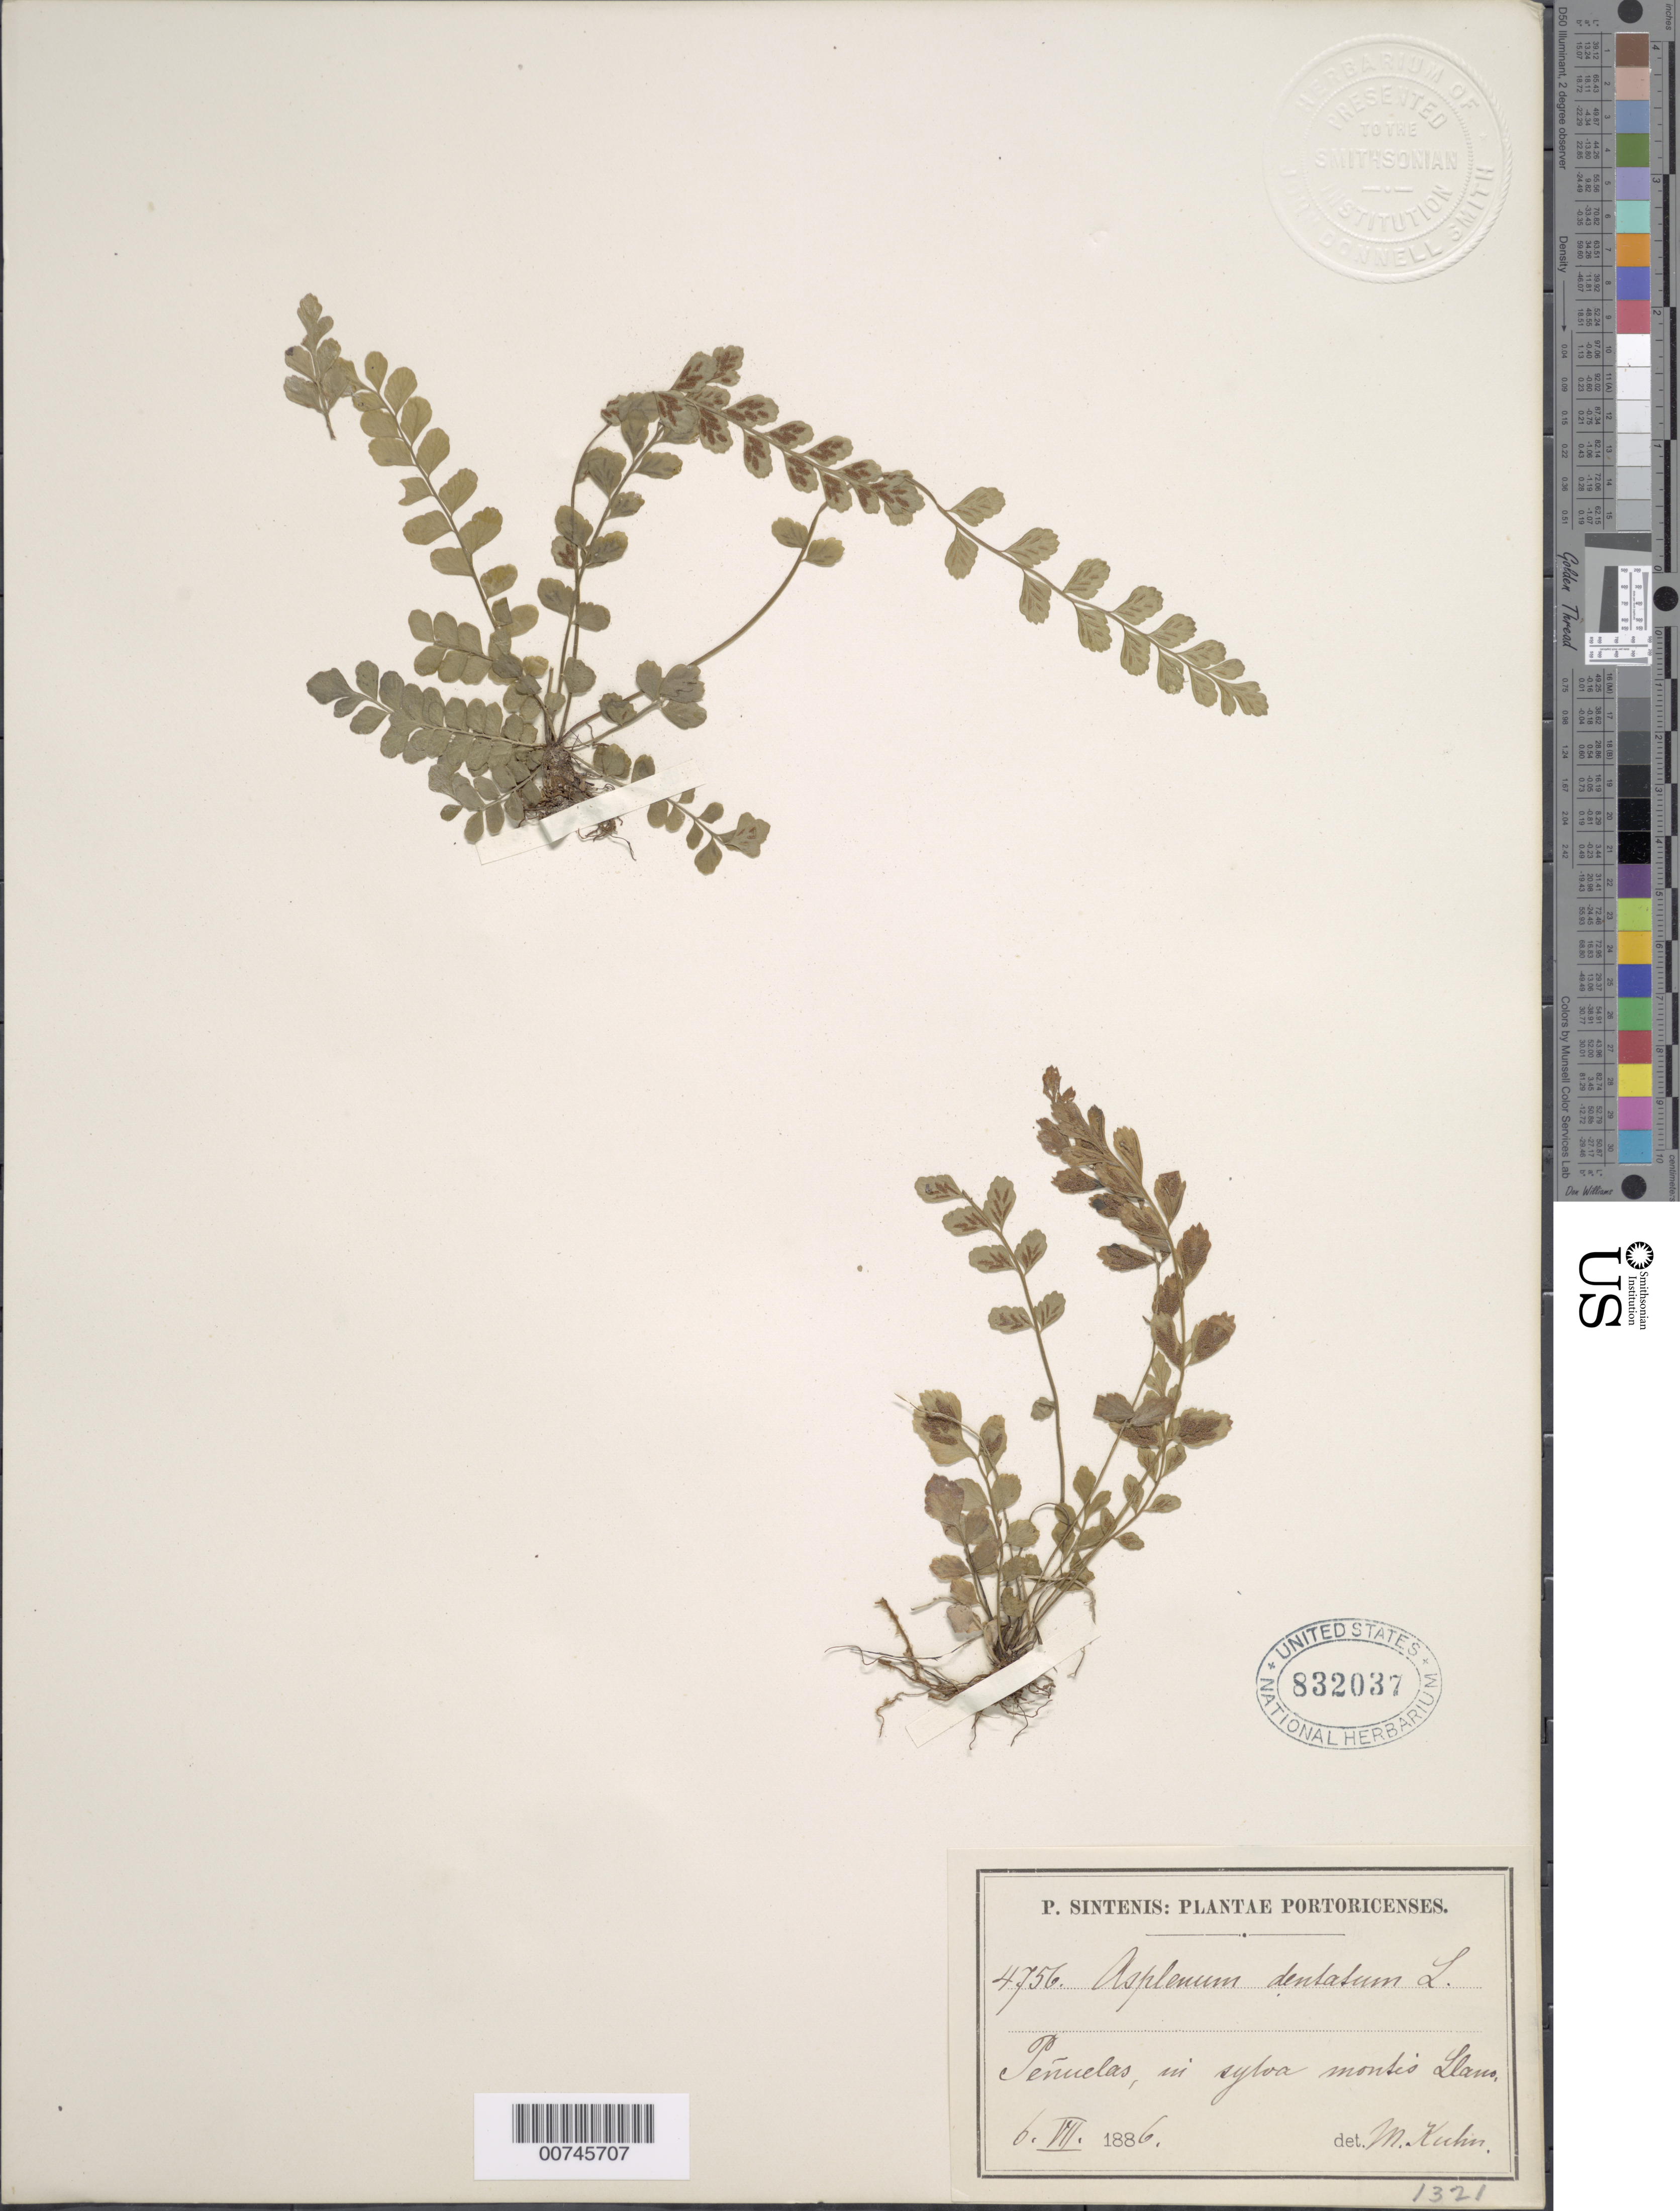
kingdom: Plantae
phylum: Tracheophyta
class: Polypodiopsida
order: Polypodiales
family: Aspleniaceae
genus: Asplenium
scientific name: Asplenium trichomanes-dentatum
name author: L.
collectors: P. Sintenis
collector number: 4756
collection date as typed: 06 Jul 1886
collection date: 1886-07-06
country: Puerto Rico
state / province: Peñuelas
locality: Peñuelas, in sylva montis Llano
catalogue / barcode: US 832037